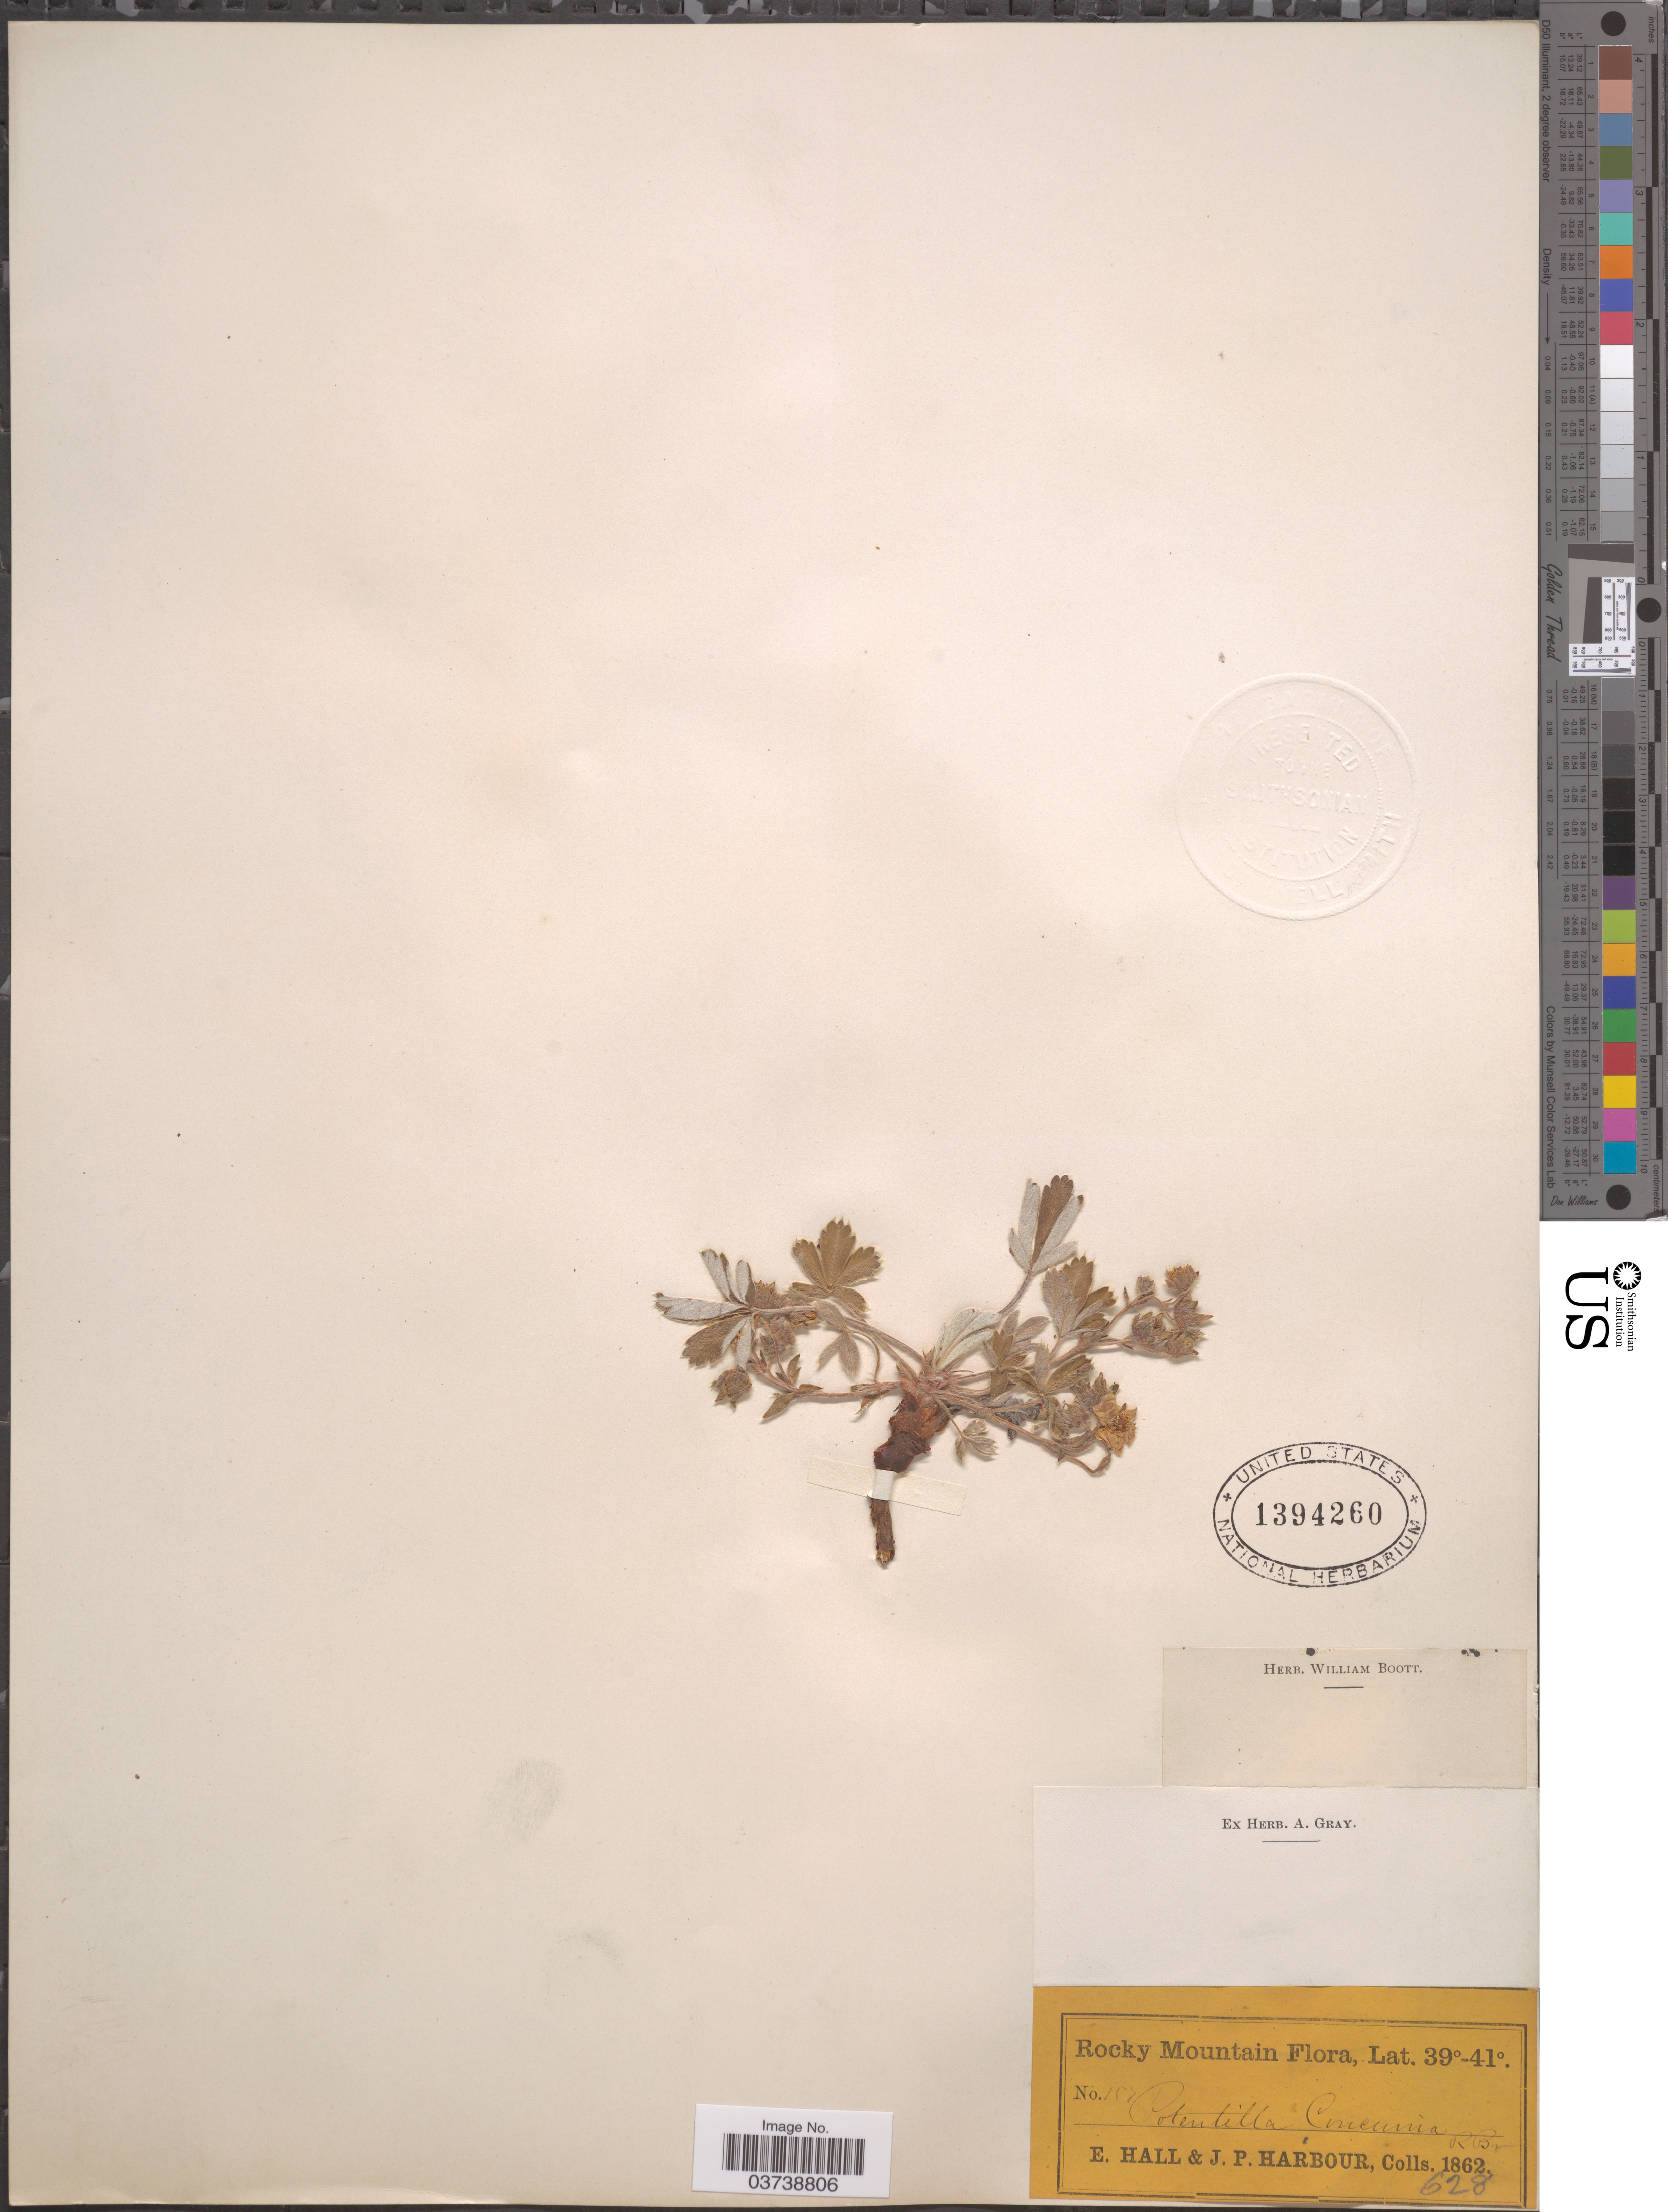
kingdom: Plantae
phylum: Tracheophyta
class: Magnoliopsida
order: Rosales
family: Rosaceae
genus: Potentilla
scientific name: Potentilla concinna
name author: Richardson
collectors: E. Hall & J. Harbour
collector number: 157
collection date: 1862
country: United States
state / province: Colorado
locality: Rocky Mountain.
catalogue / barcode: US 1394260